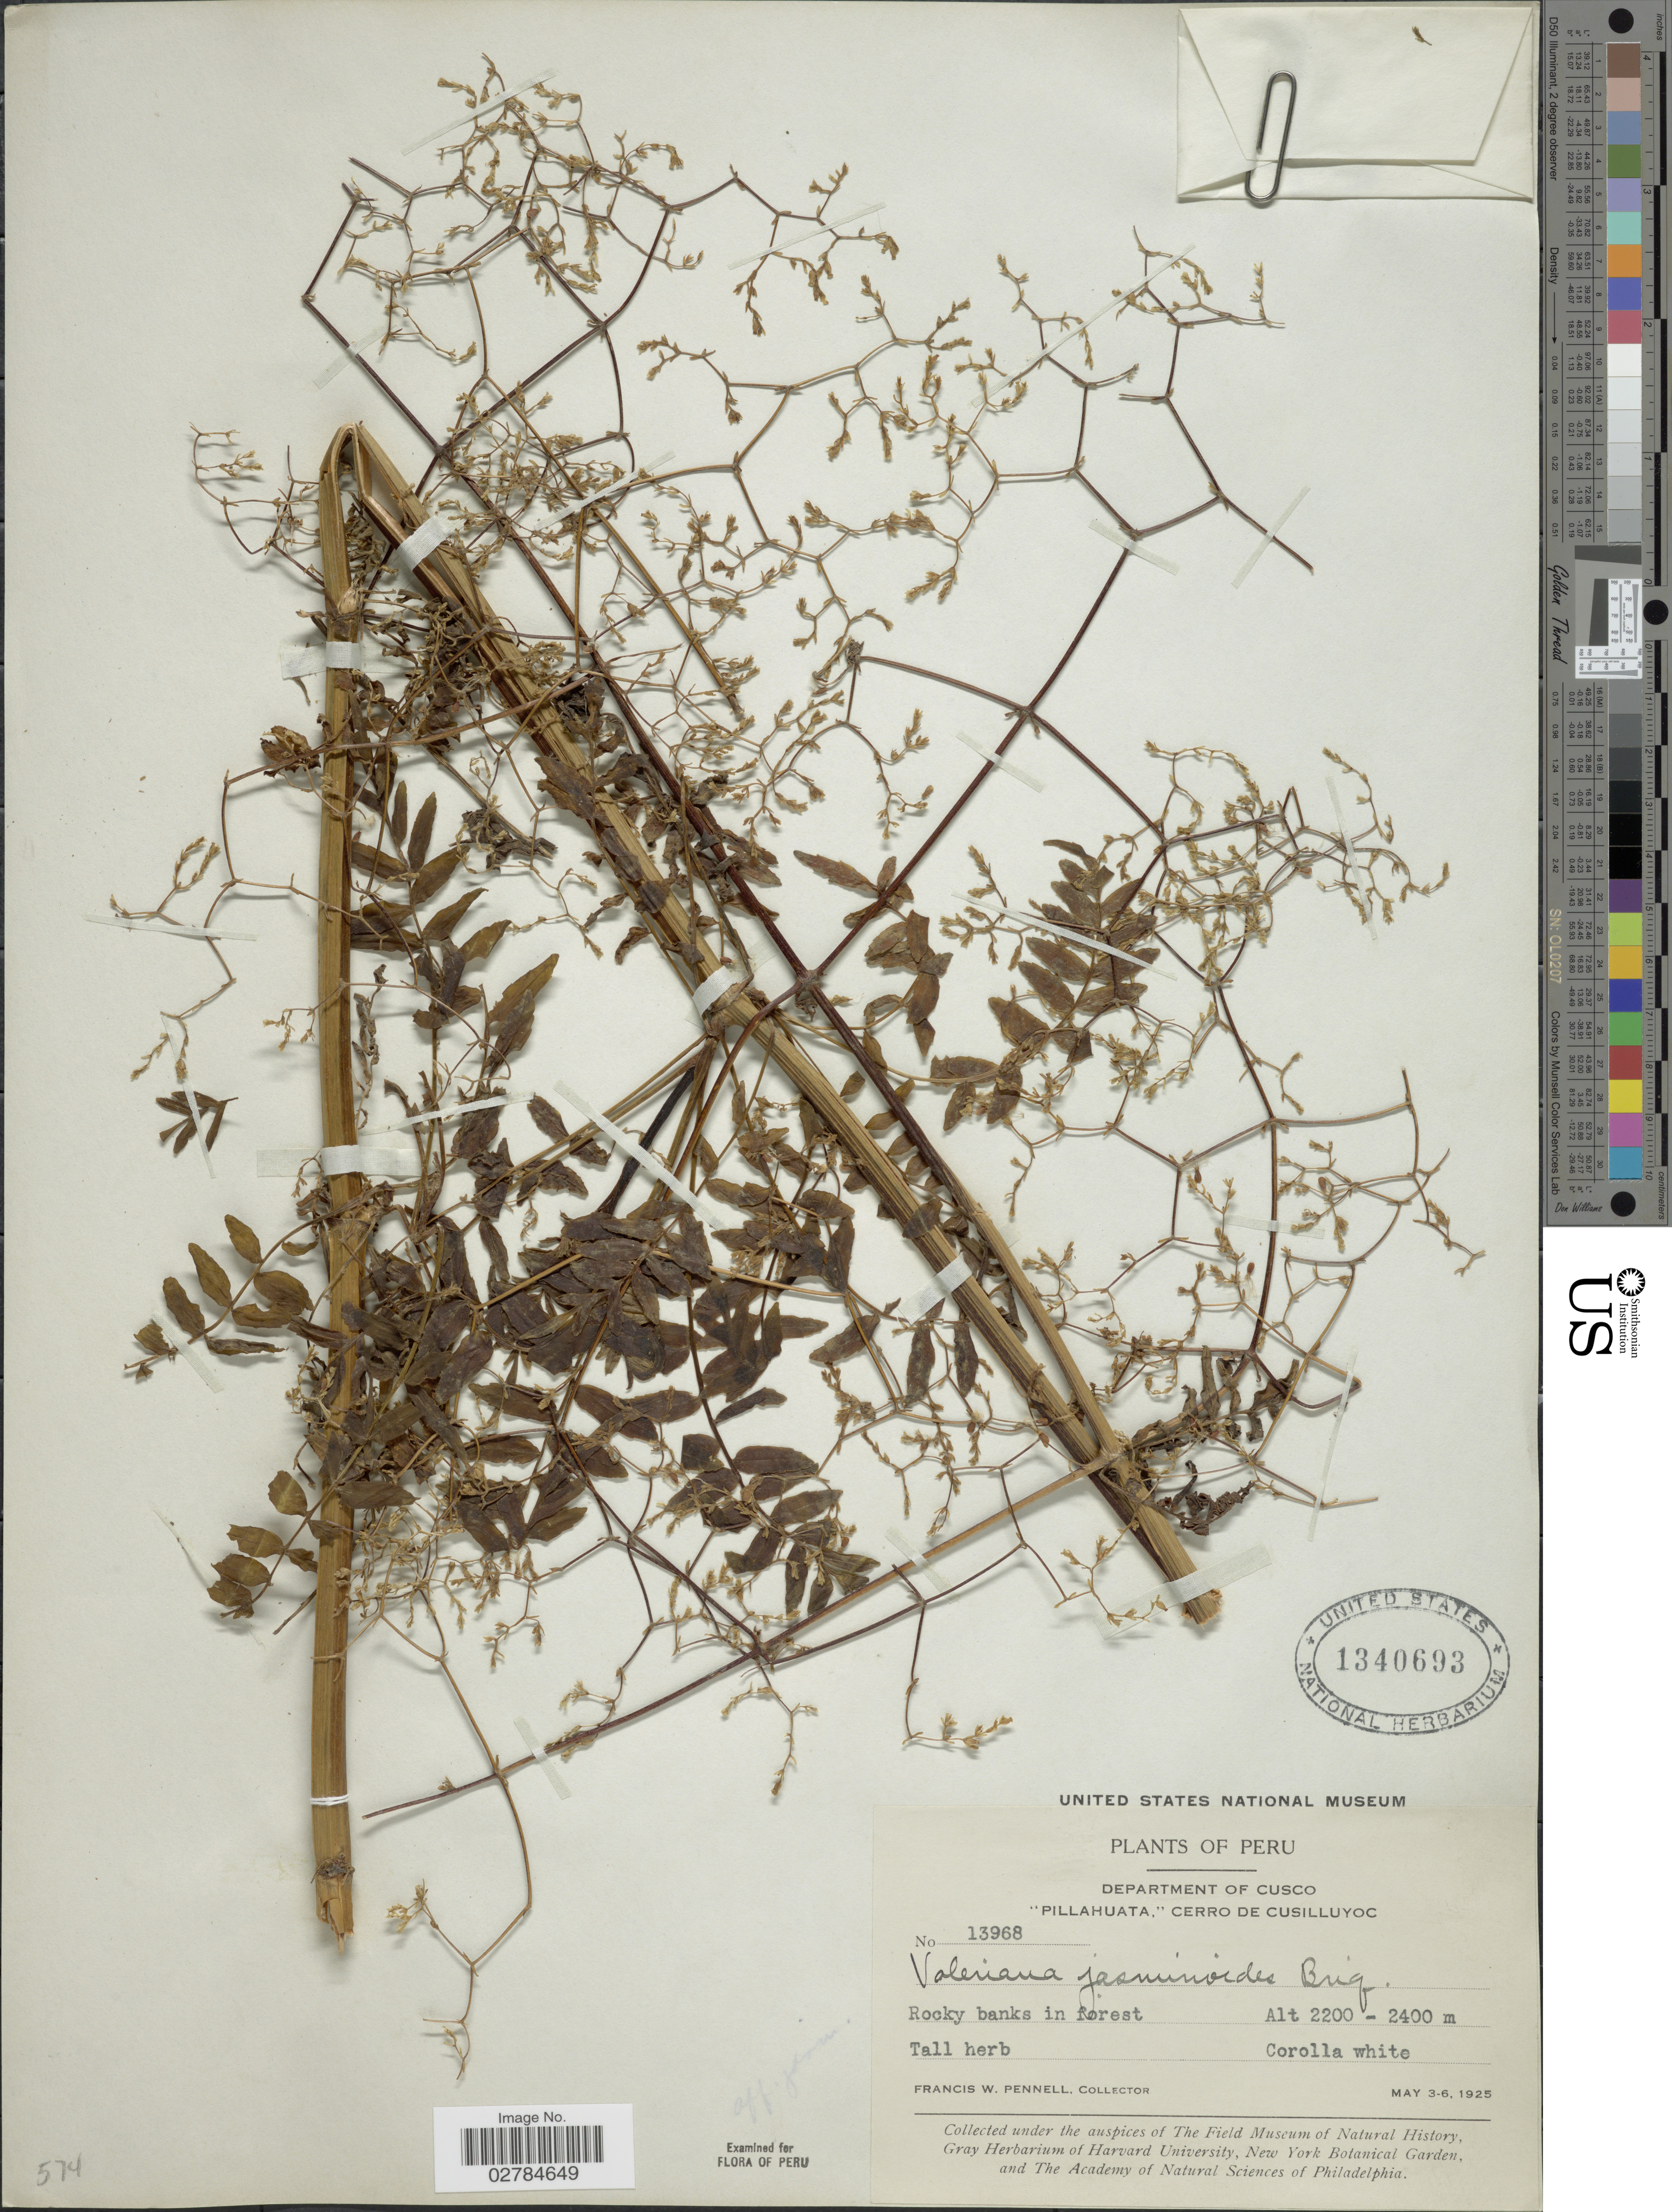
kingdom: Plantae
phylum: Tracheophyta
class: Magnoliopsida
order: Dipsacales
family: Caprifoliaceae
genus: Valeriana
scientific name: Valeriana jasminoides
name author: Briq.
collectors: F. W. Pennell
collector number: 13968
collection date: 1925-05-03/1925-05-06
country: Peru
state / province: Cusco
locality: Department of Cusco. "Pillahuata," Cerro de Cusilluyoc.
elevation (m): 2200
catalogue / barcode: US 1340693